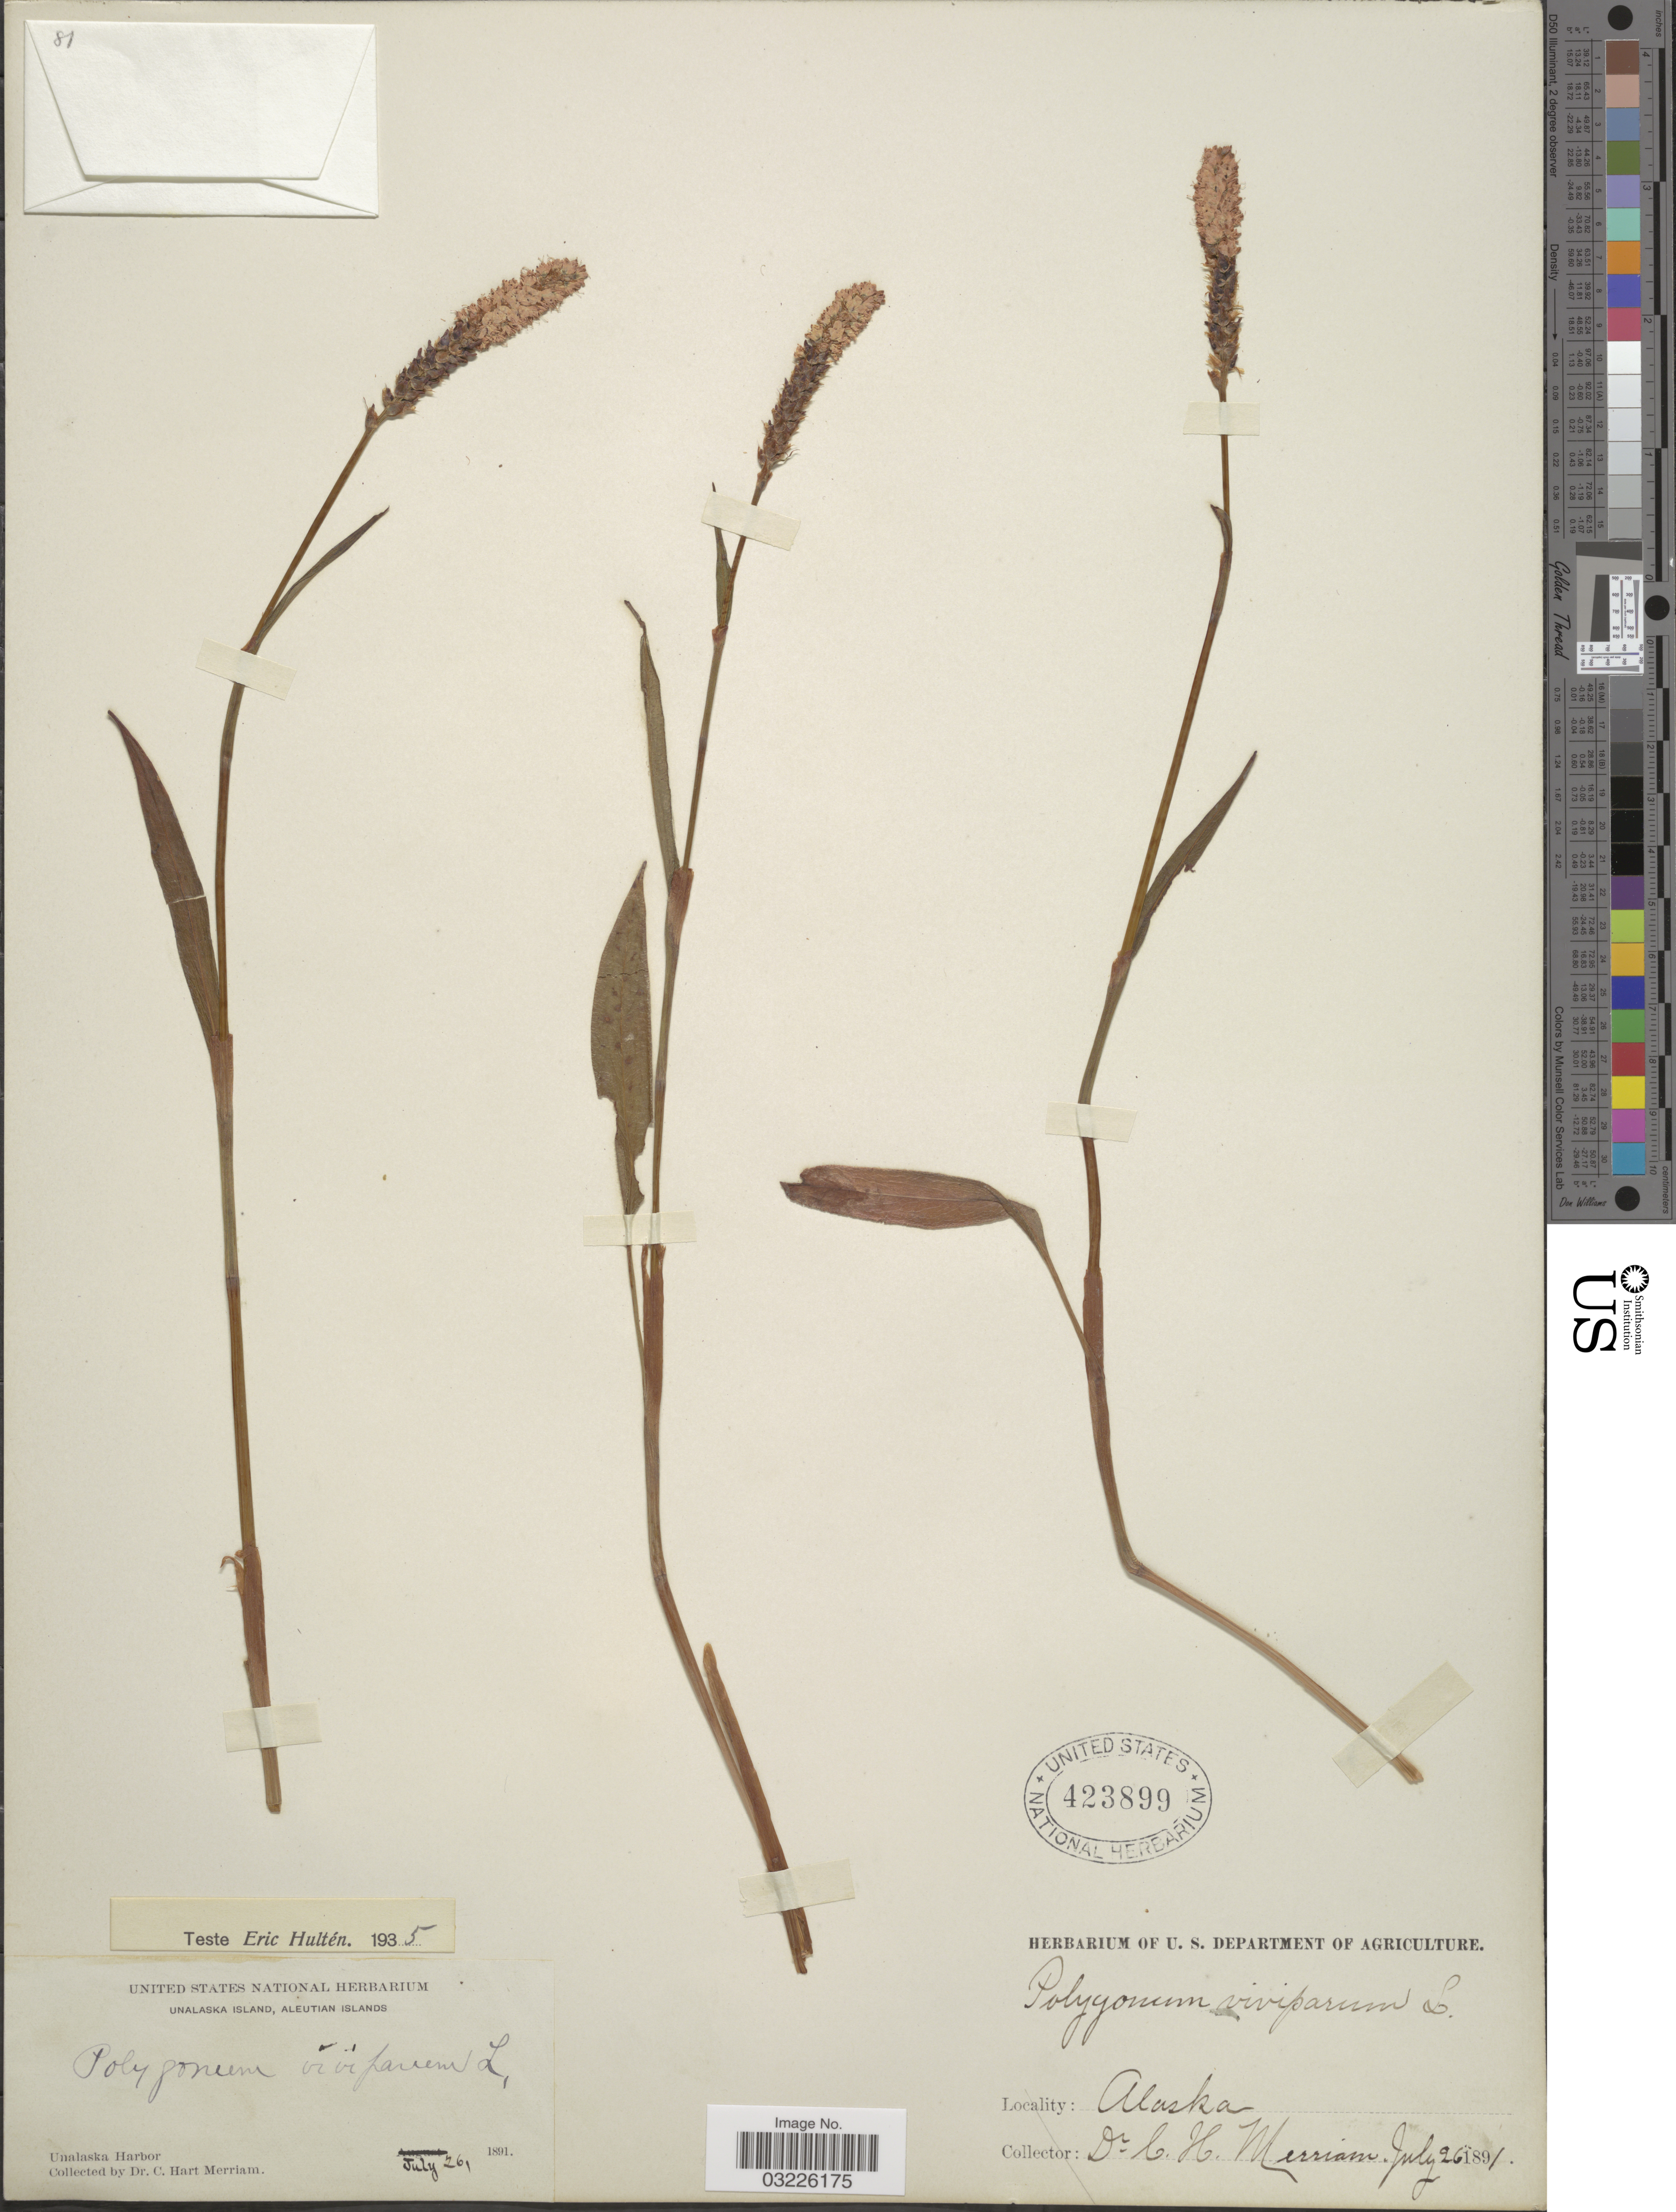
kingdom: Plantae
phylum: Tracheophyta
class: Magnoliopsida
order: Caryophyllales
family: Polygonaceae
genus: Bistorta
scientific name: Bistorta vivipara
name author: (L.) Delarbre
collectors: C. Merriam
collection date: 1891-07-26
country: United States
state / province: Alaska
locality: Unalaska Island, Aleutian Islands. Unalaska Harbor.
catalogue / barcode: US 423899